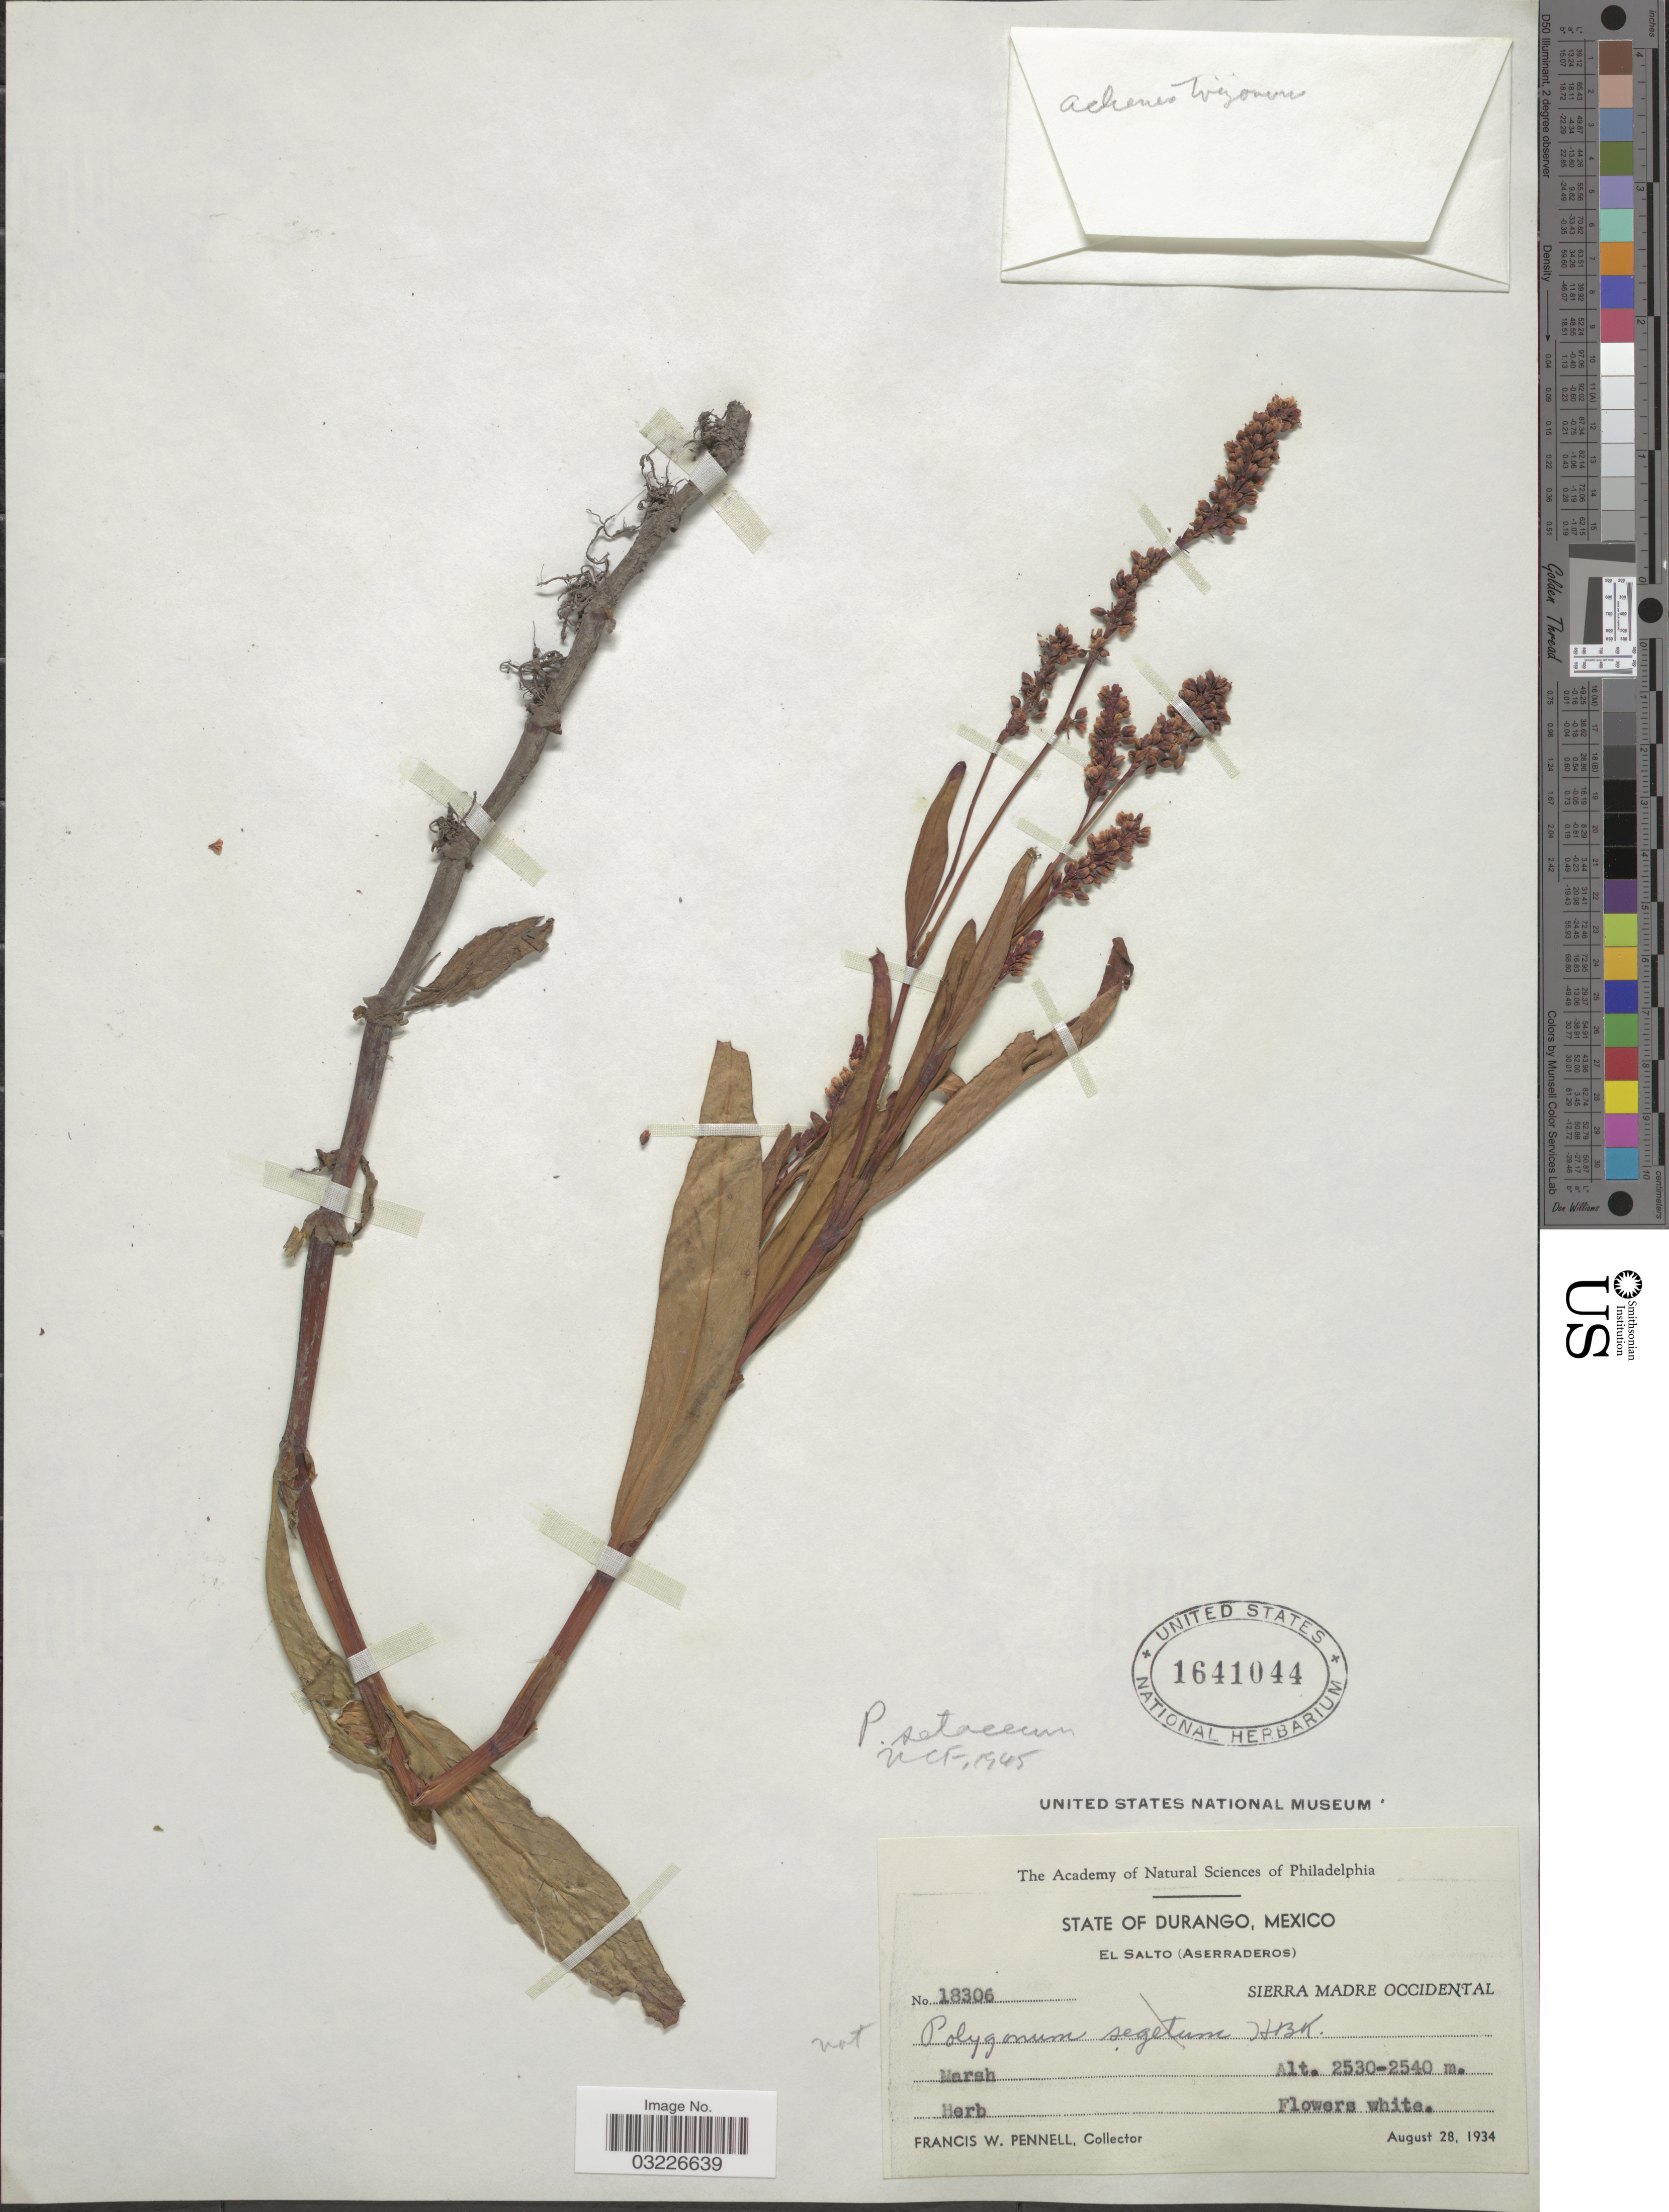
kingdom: Plantae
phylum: Tracheophyta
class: Magnoliopsida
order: Caryophyllales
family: Polygonaceae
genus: Polygonum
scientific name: Polygonum setaceum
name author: Baldwin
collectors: F. W. Pennell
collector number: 18306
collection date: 1934-08-28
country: Mexico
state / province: Durango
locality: El Salto (Aserraderos). Sierra Madre Occidental.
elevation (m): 2530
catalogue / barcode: US 1641044